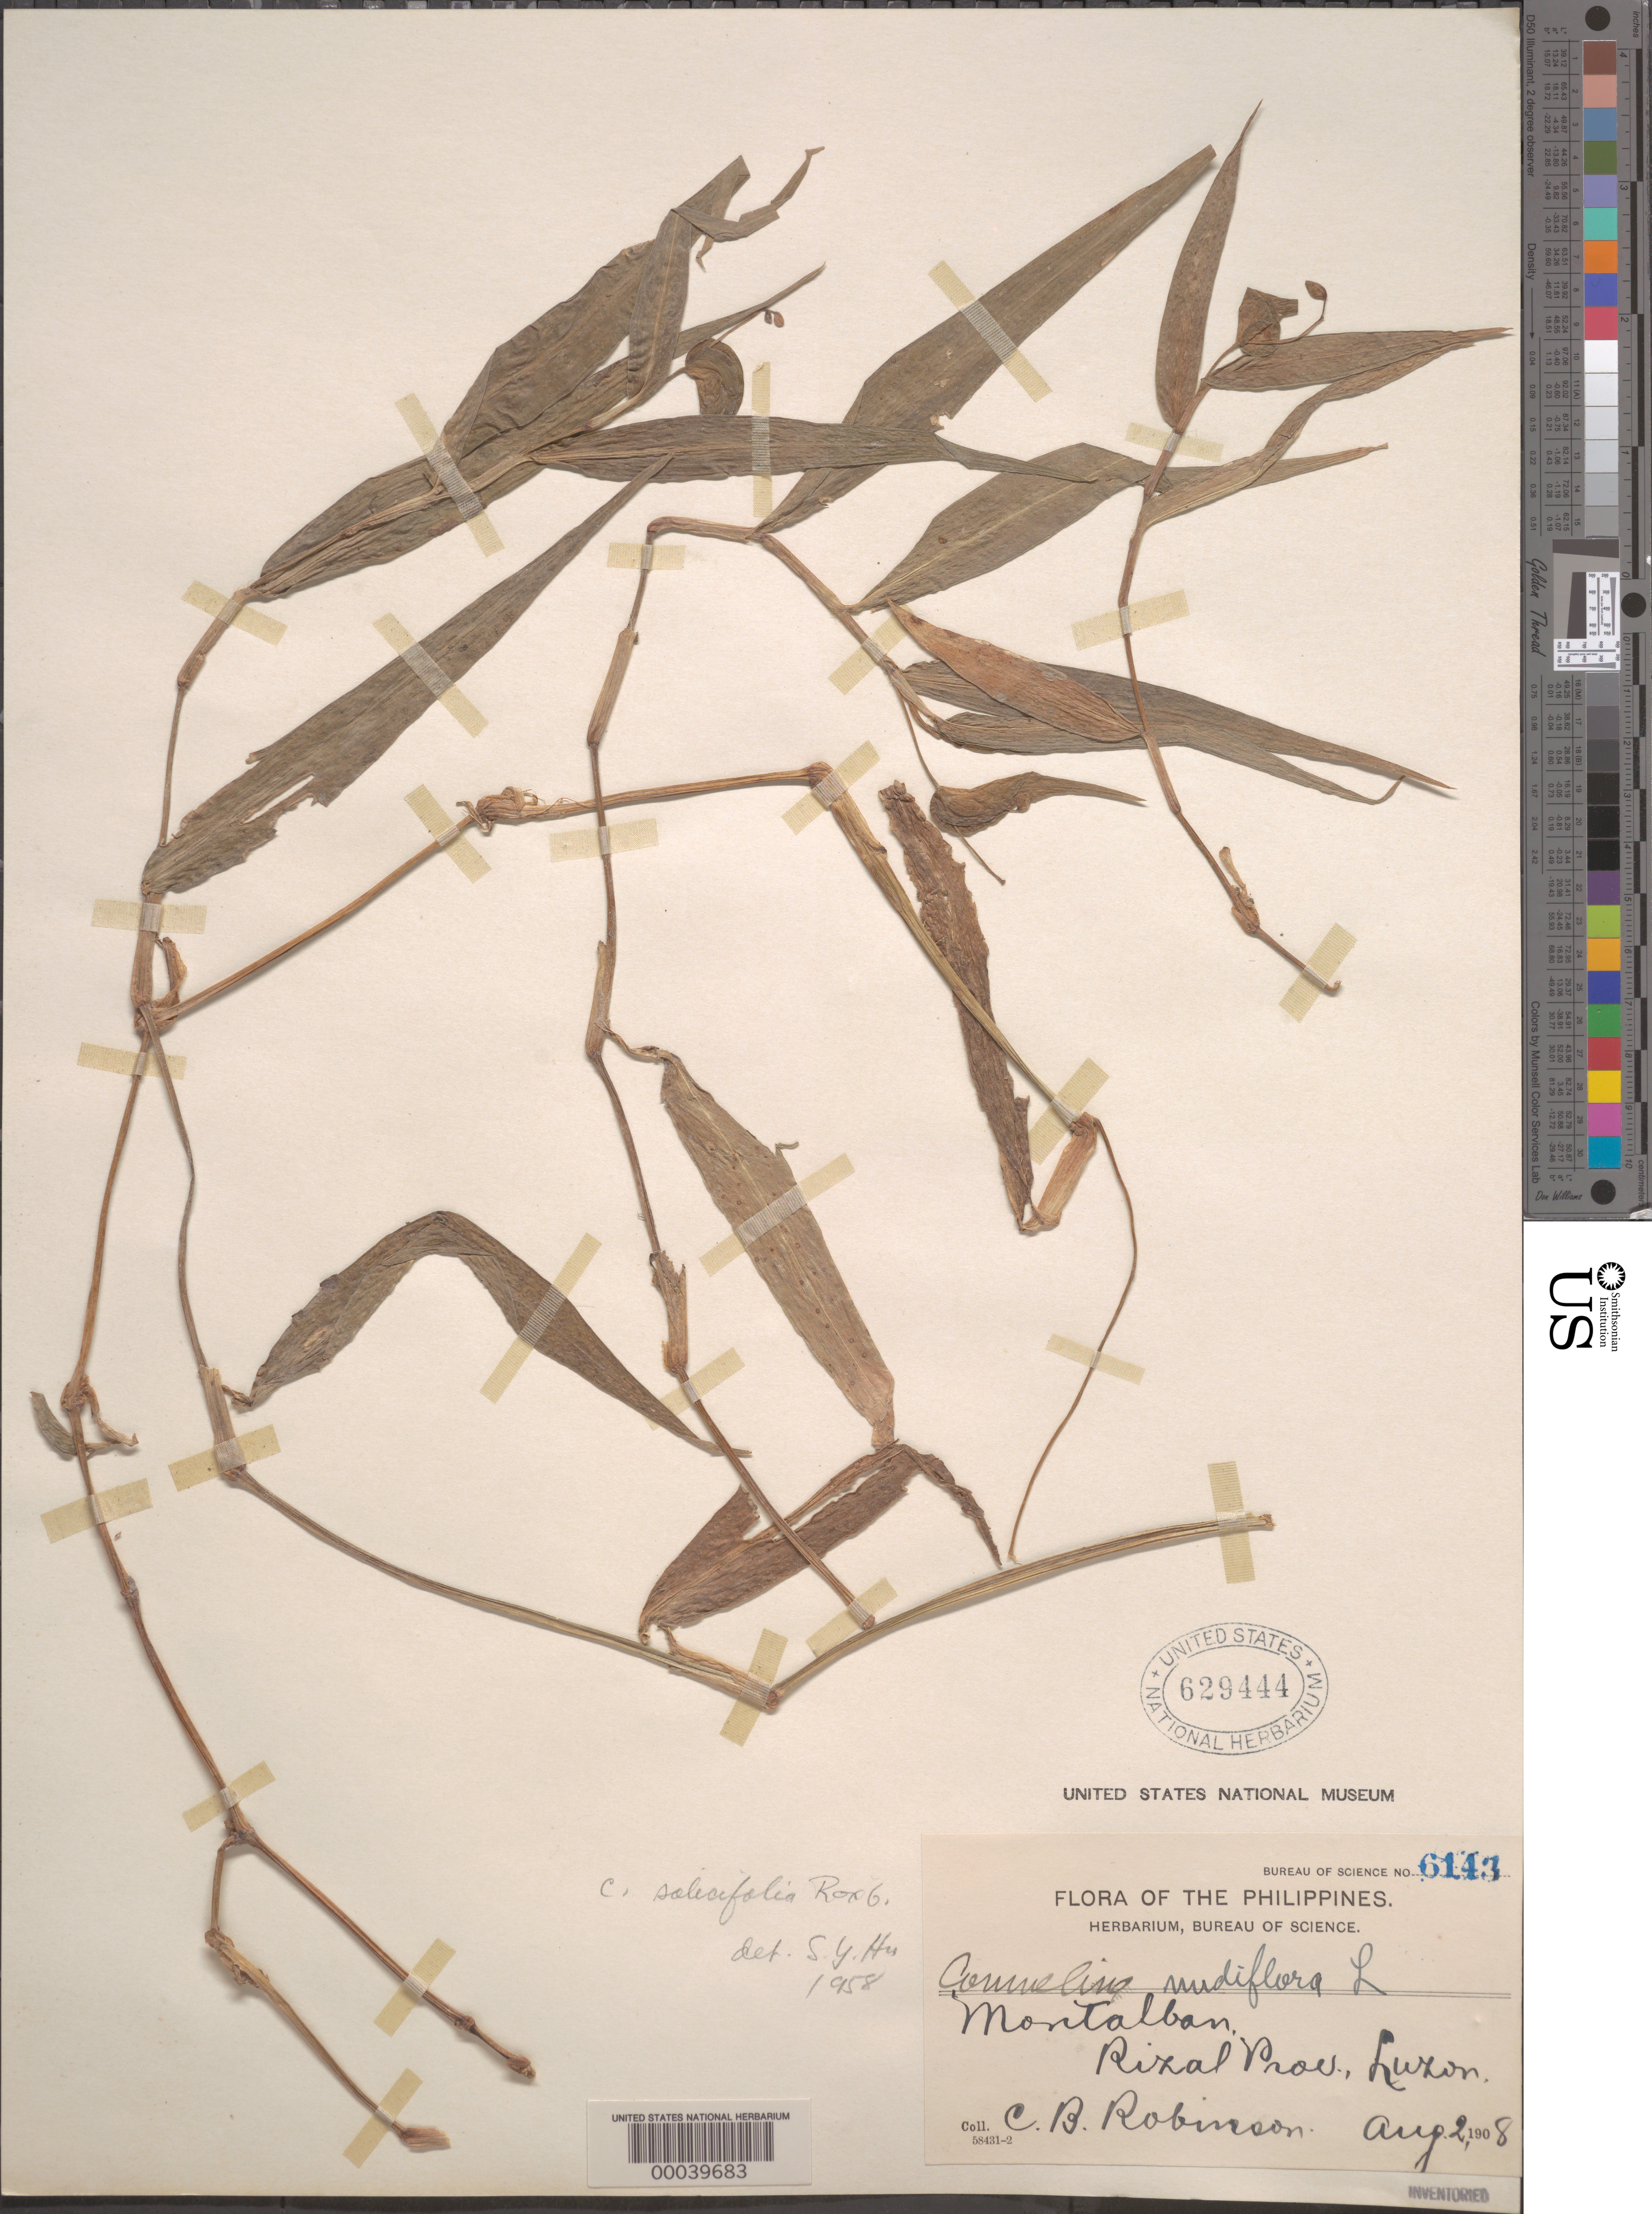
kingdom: Plantae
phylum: Tracheophyta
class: Liliopsida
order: Commelinales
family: Commelinaceae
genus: Commelina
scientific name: Commelina diffusa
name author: Burm. f.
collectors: C. Robinson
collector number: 6143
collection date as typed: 02 Aug 1908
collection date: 1908-08-02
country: Philippines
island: Luzon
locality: Montalban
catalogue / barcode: US 629444